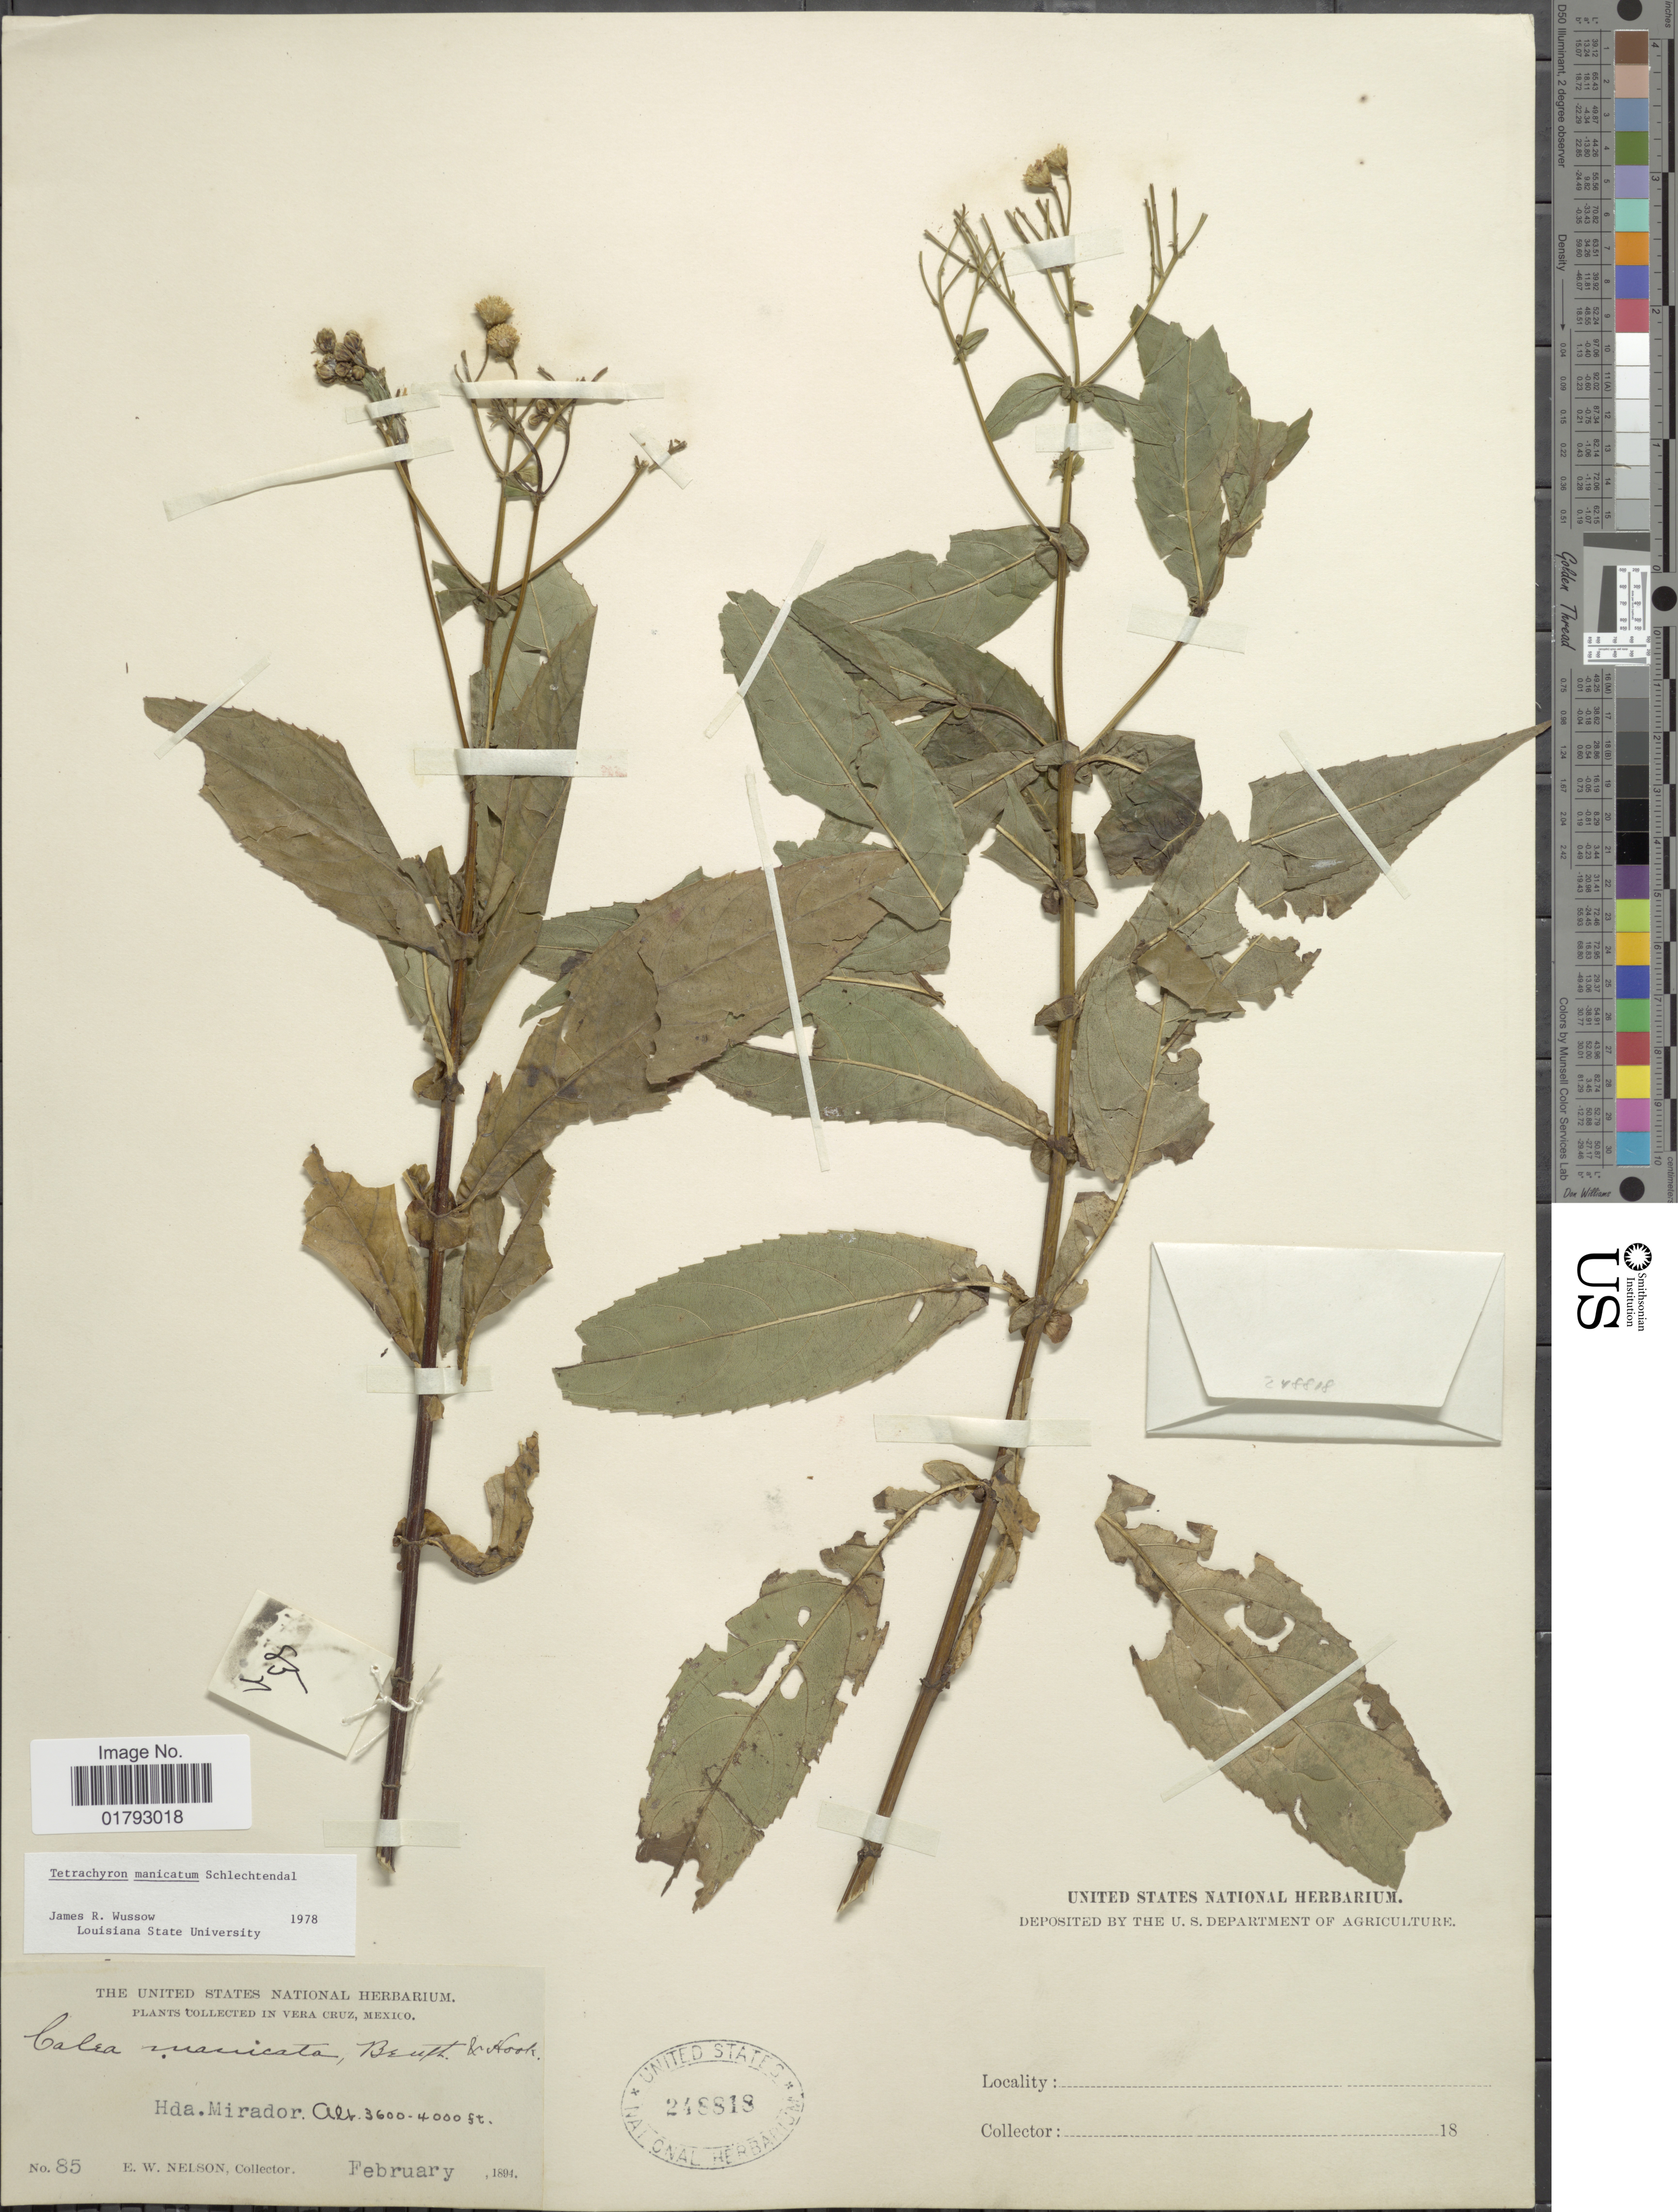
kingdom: Plantae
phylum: Tracheophyta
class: Magnoliopsida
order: Asterales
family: Asteraceae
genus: Tetrachyron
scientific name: Tetrachyron manicatum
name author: Schltdl.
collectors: E. W. Nelson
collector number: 85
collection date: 1894-02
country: Mexico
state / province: Veracruz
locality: Vera Cruz, Mexico, Hda. Mirador.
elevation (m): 1097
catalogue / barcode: US 248818